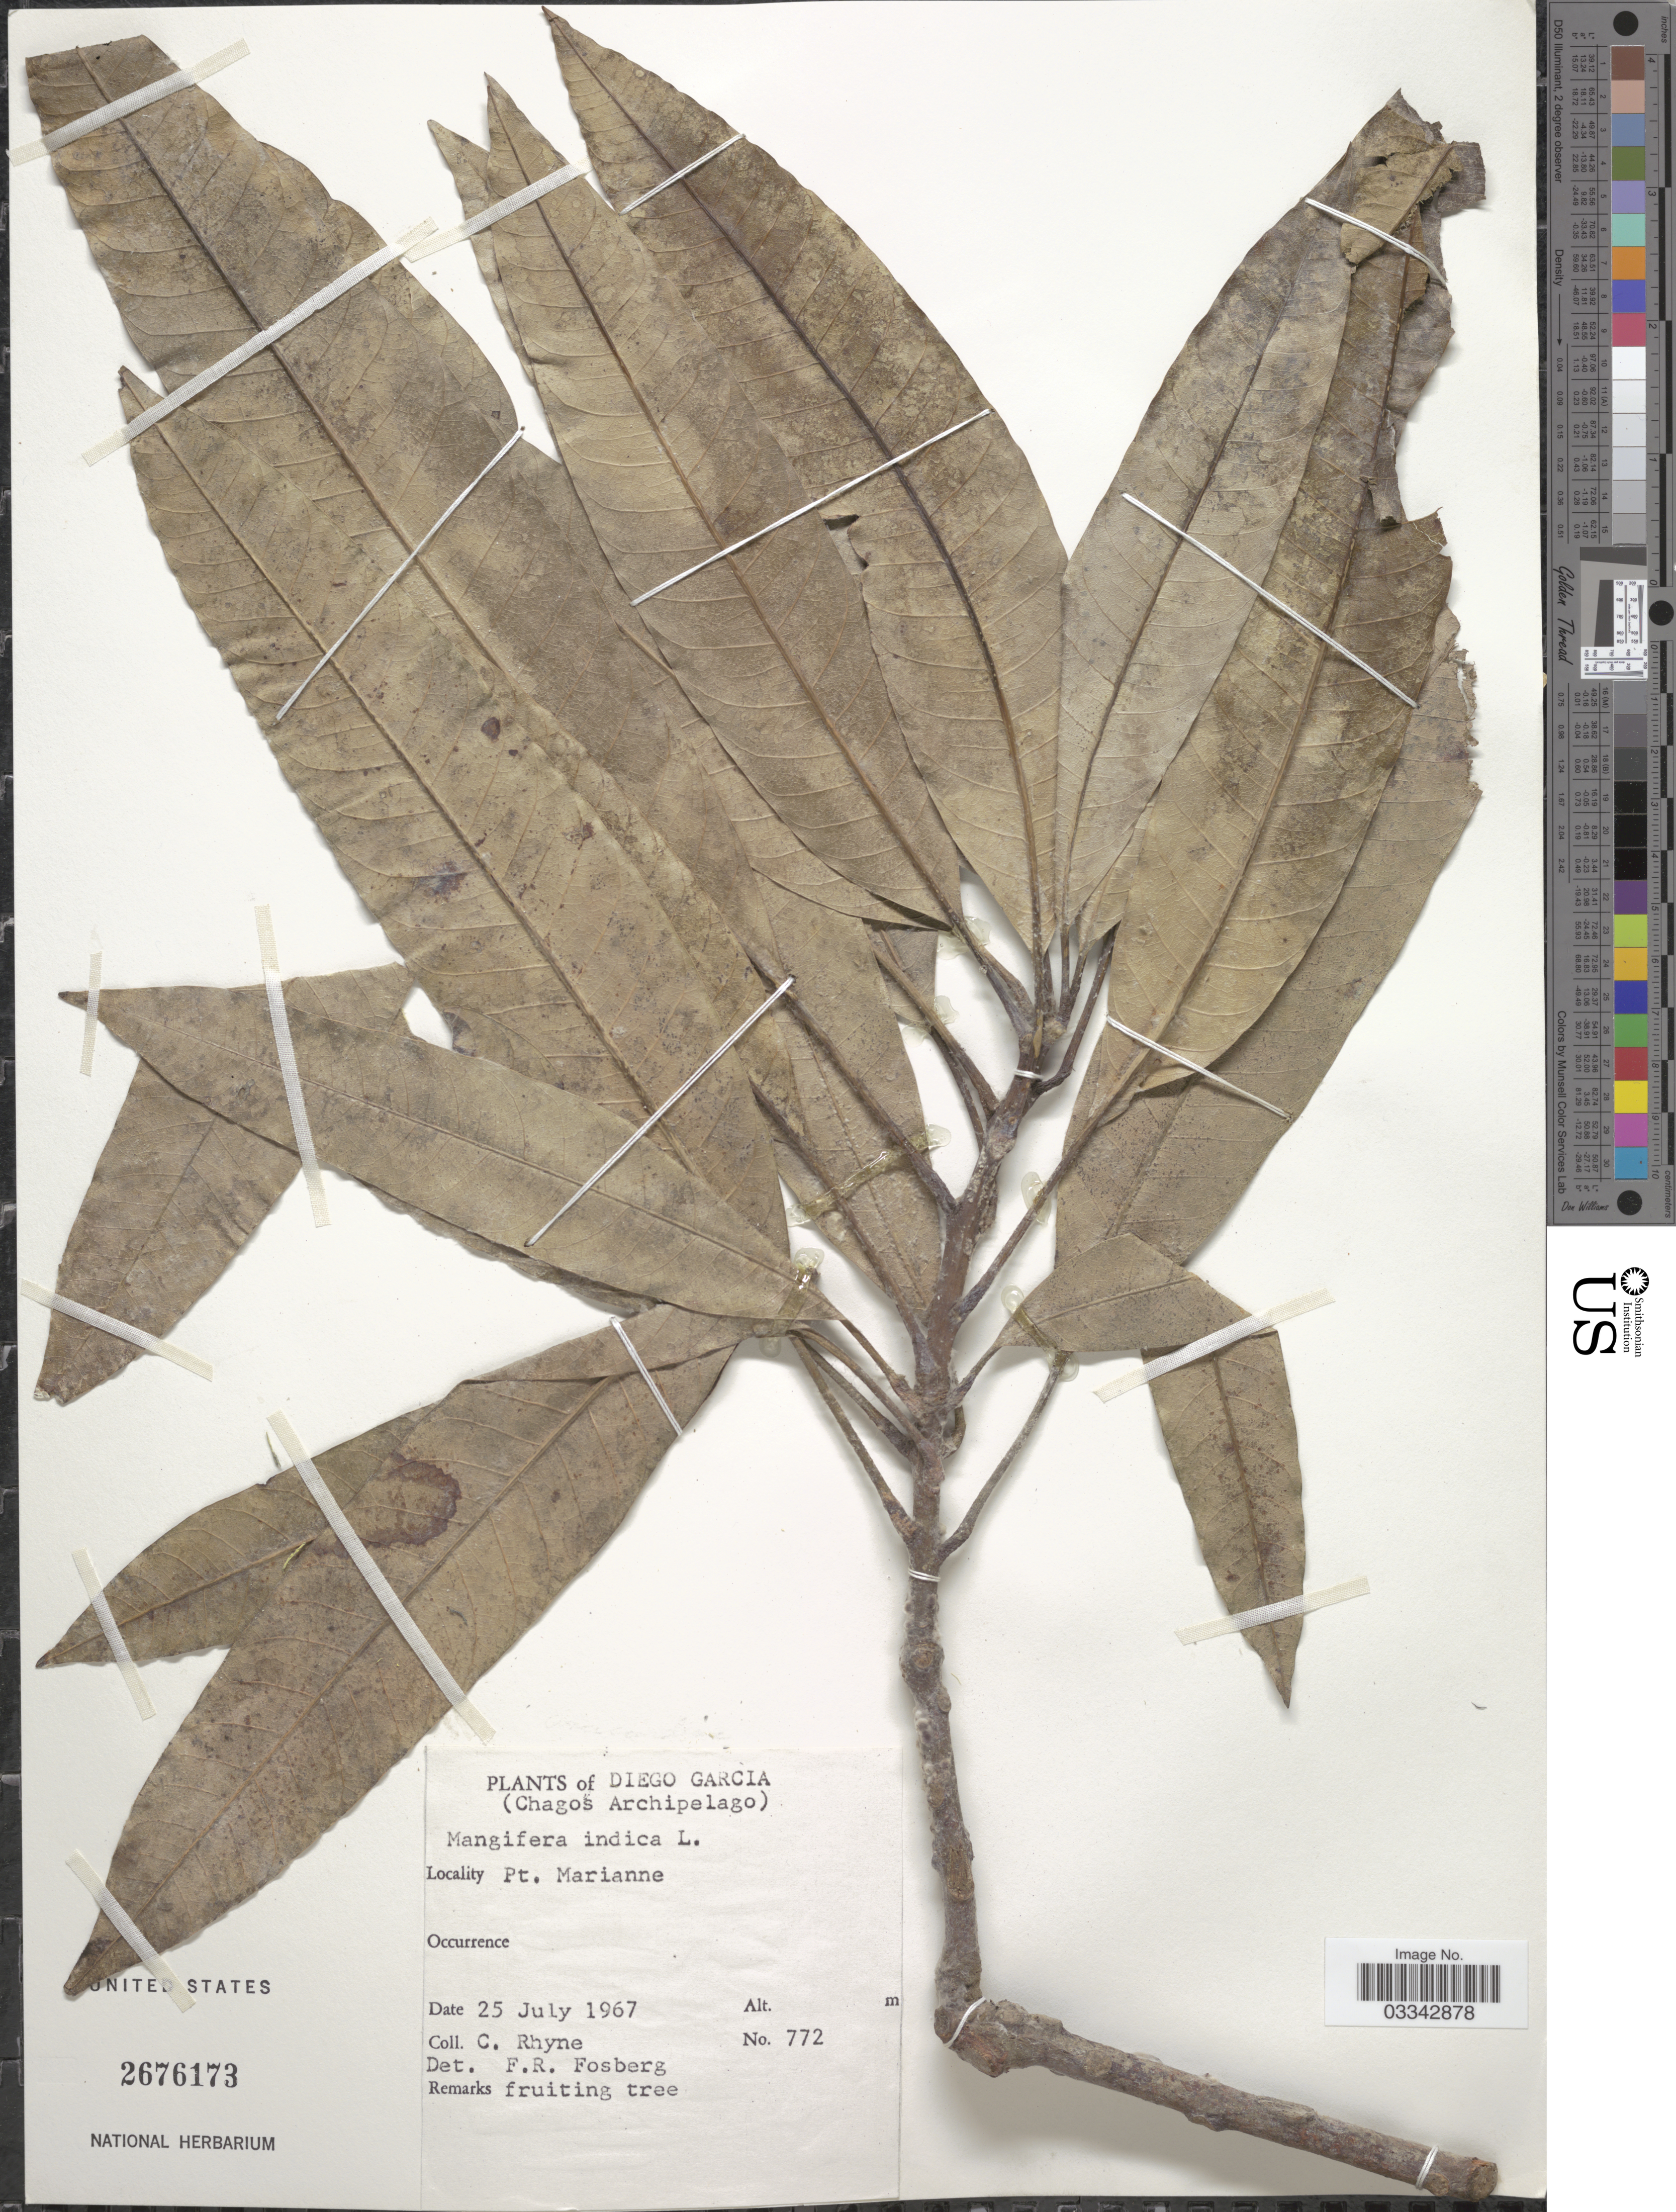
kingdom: Plantae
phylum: Tracheophyta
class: Magnoliopsida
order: Sapindales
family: Anacardiaceae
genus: Mangifera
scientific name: Mangifera indica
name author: L.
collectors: C. Rhyne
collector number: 772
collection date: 1967-07-25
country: British Indian Ocean Territory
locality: Diego Garcia (Chagos Archipelago). Pt. Marianne.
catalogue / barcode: US 2676173